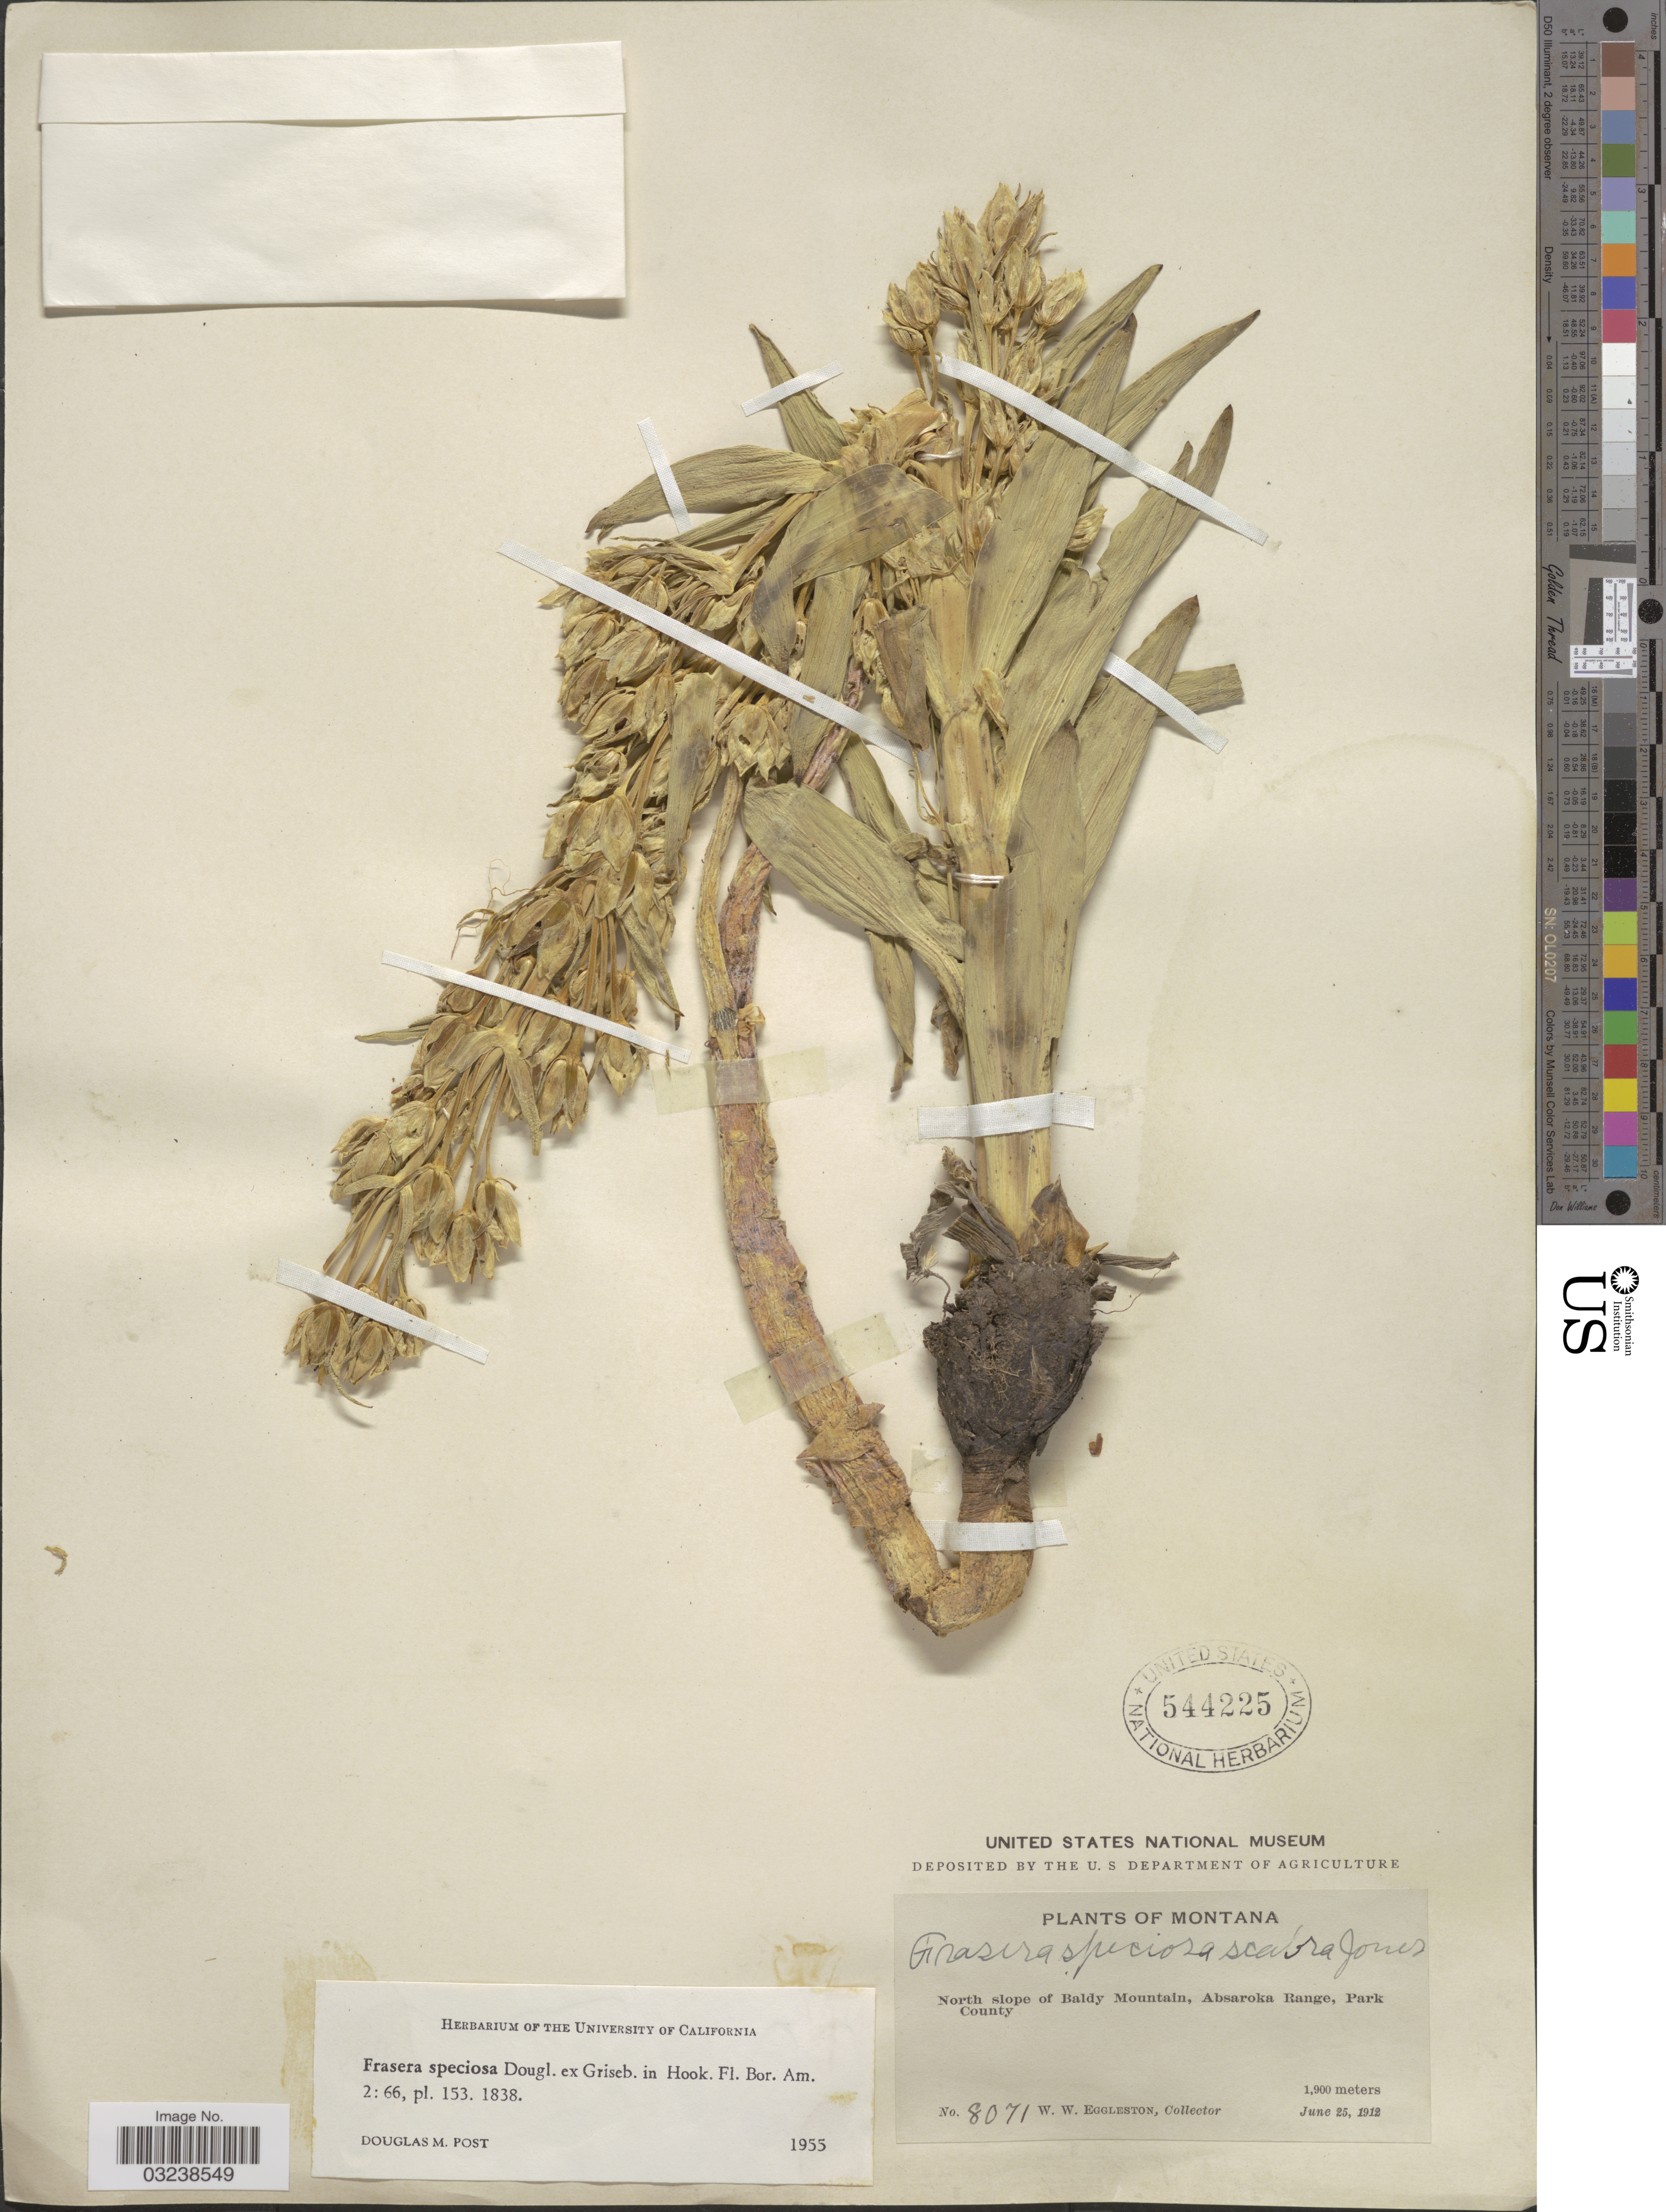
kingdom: Plantae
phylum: Tracheophyta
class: Magnoliopsida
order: Gentianales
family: Gentianaceae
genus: Swertia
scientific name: Swertia radiata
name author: (Kellogg) Kuntze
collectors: W. W. Eggleston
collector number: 8071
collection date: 1912-06-25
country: United States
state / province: Montana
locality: North slope of Baldy Mountain, Absaroka Range, Park County.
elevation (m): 1900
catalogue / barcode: US 544225